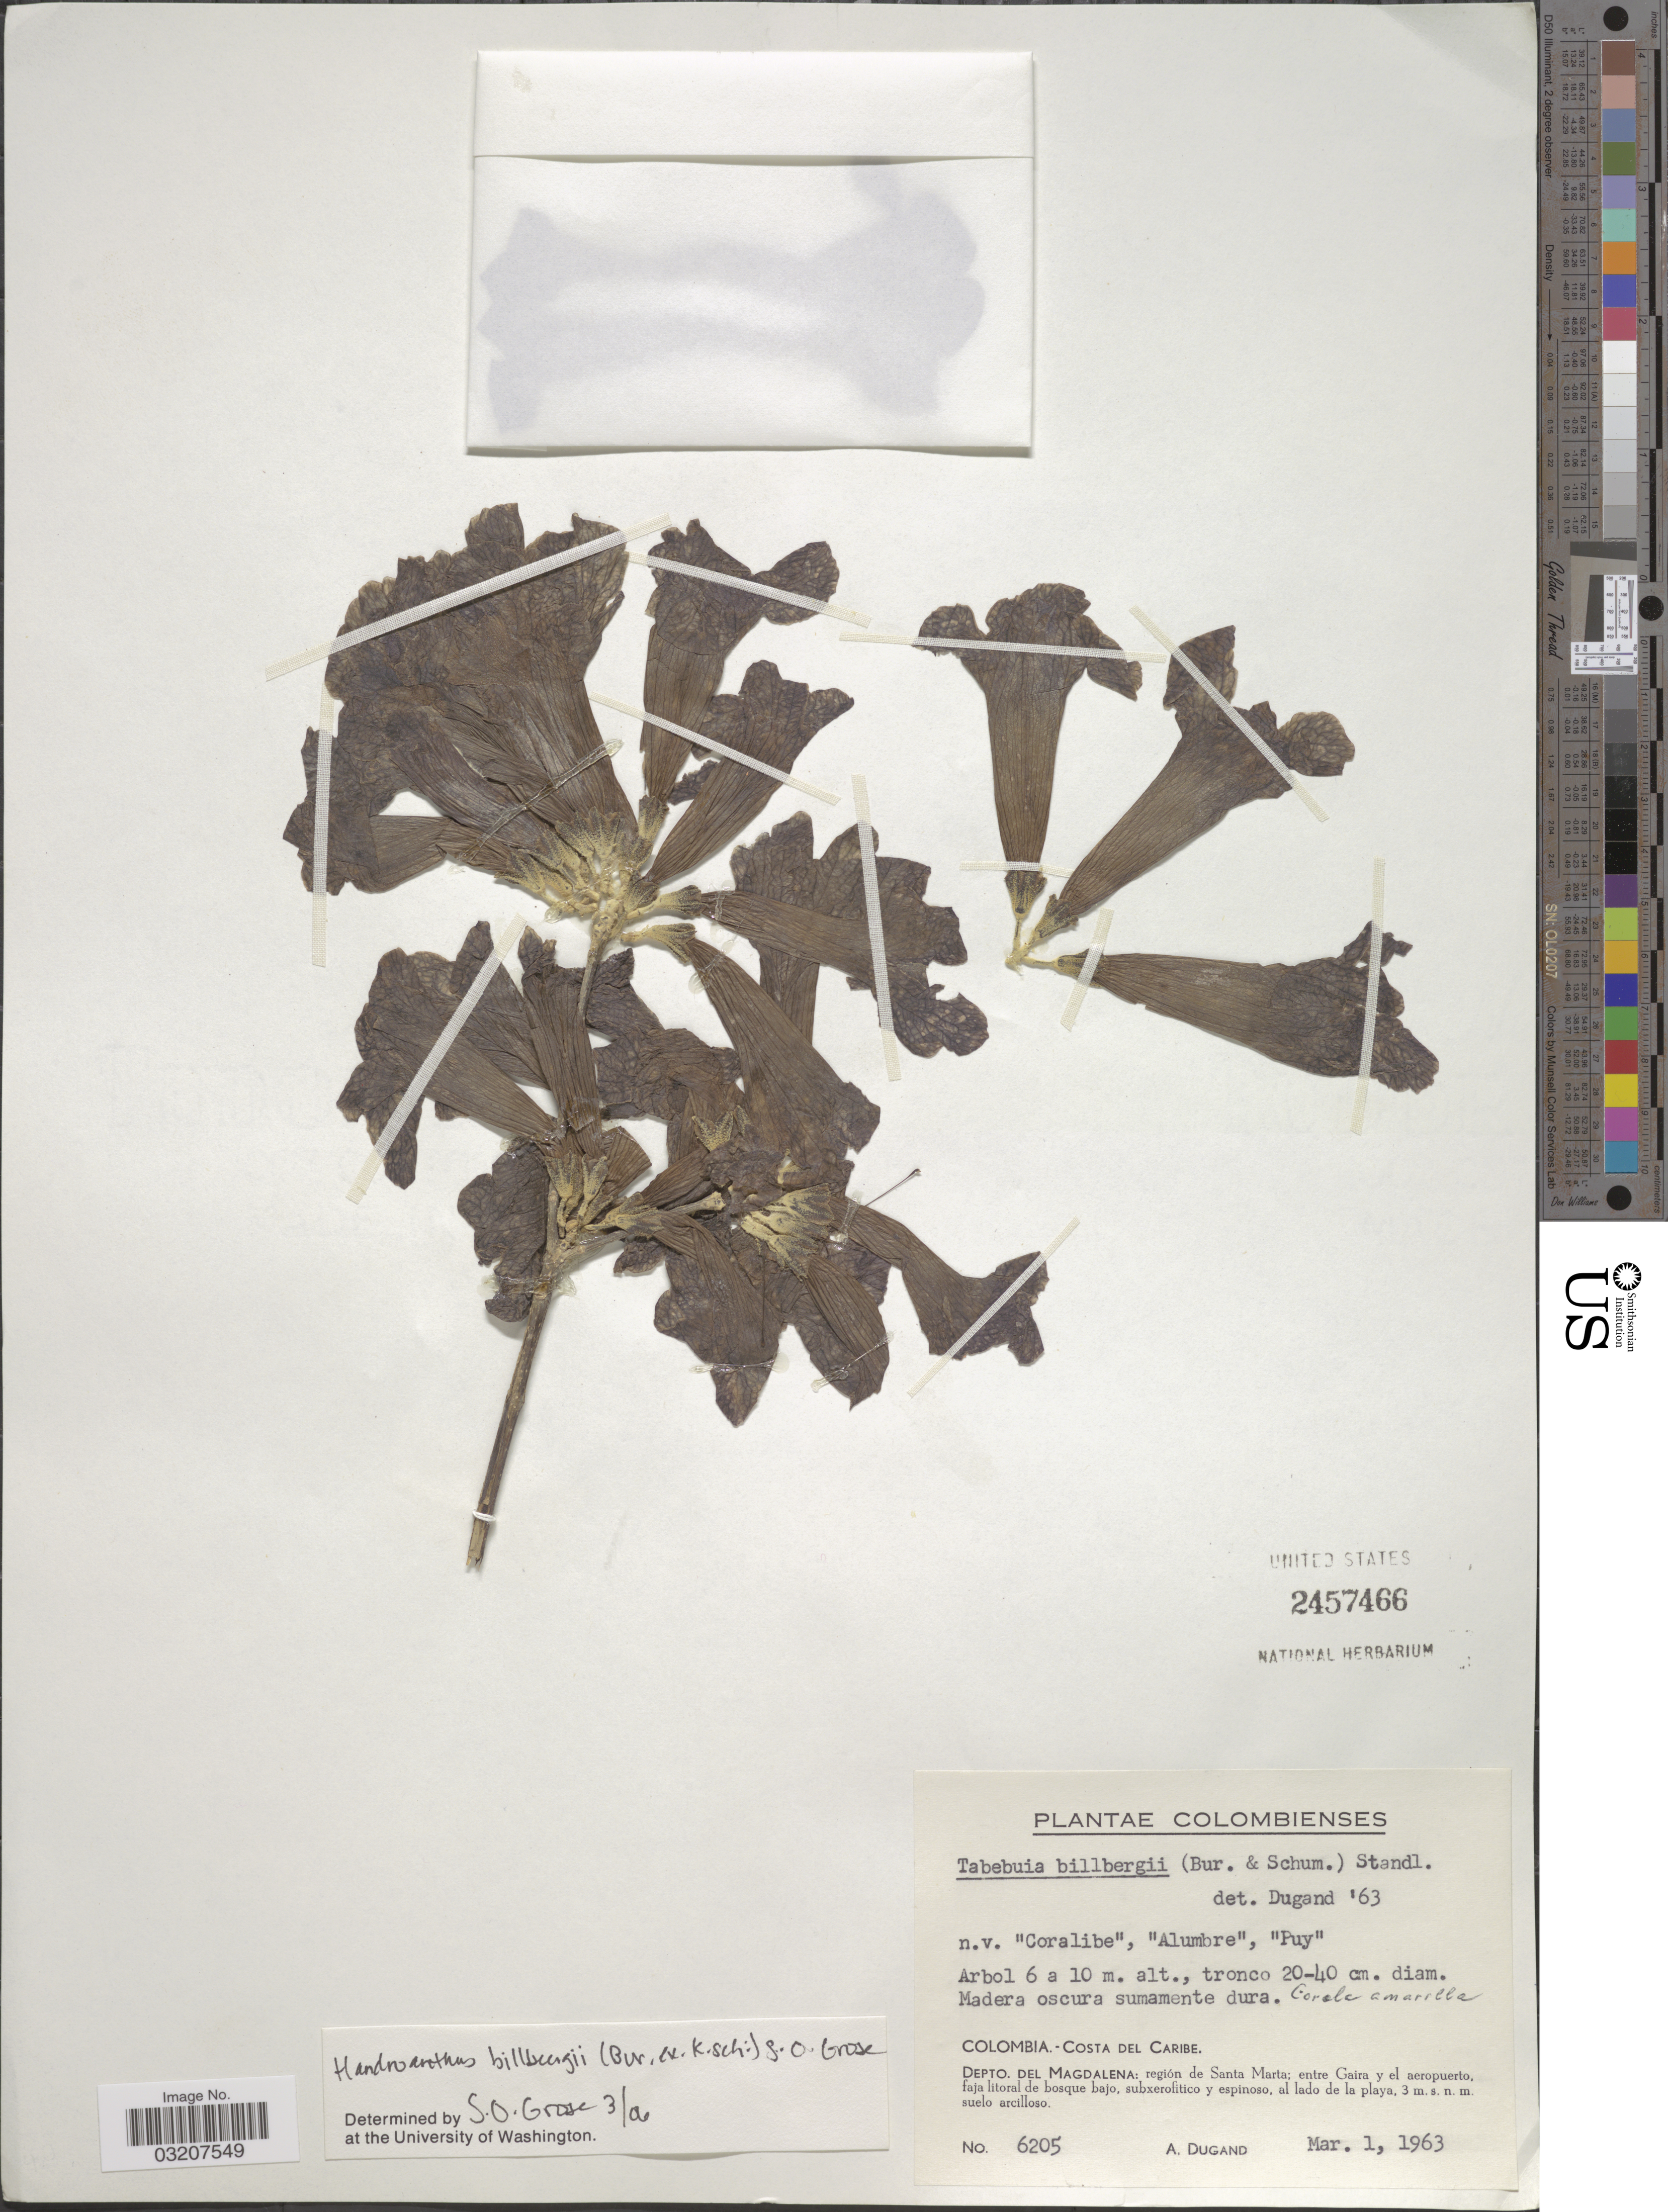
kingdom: Plantae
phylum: Tracheophyta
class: Magnoliopsida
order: Lamiales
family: Bignoniaceae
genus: Handroanthus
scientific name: Handroanthus billbergii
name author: (Bureau & K. Schum.) S.O. Grose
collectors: A. Dugand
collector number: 6205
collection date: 1963-03-01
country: Colombia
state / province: Magdalena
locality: Costa del Caribe. Depto. del Magdalena: región de Santa Marta; entre Gaira y el aeropuerto, faja litoral de bosque bajo.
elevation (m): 3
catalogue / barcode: US 2457466